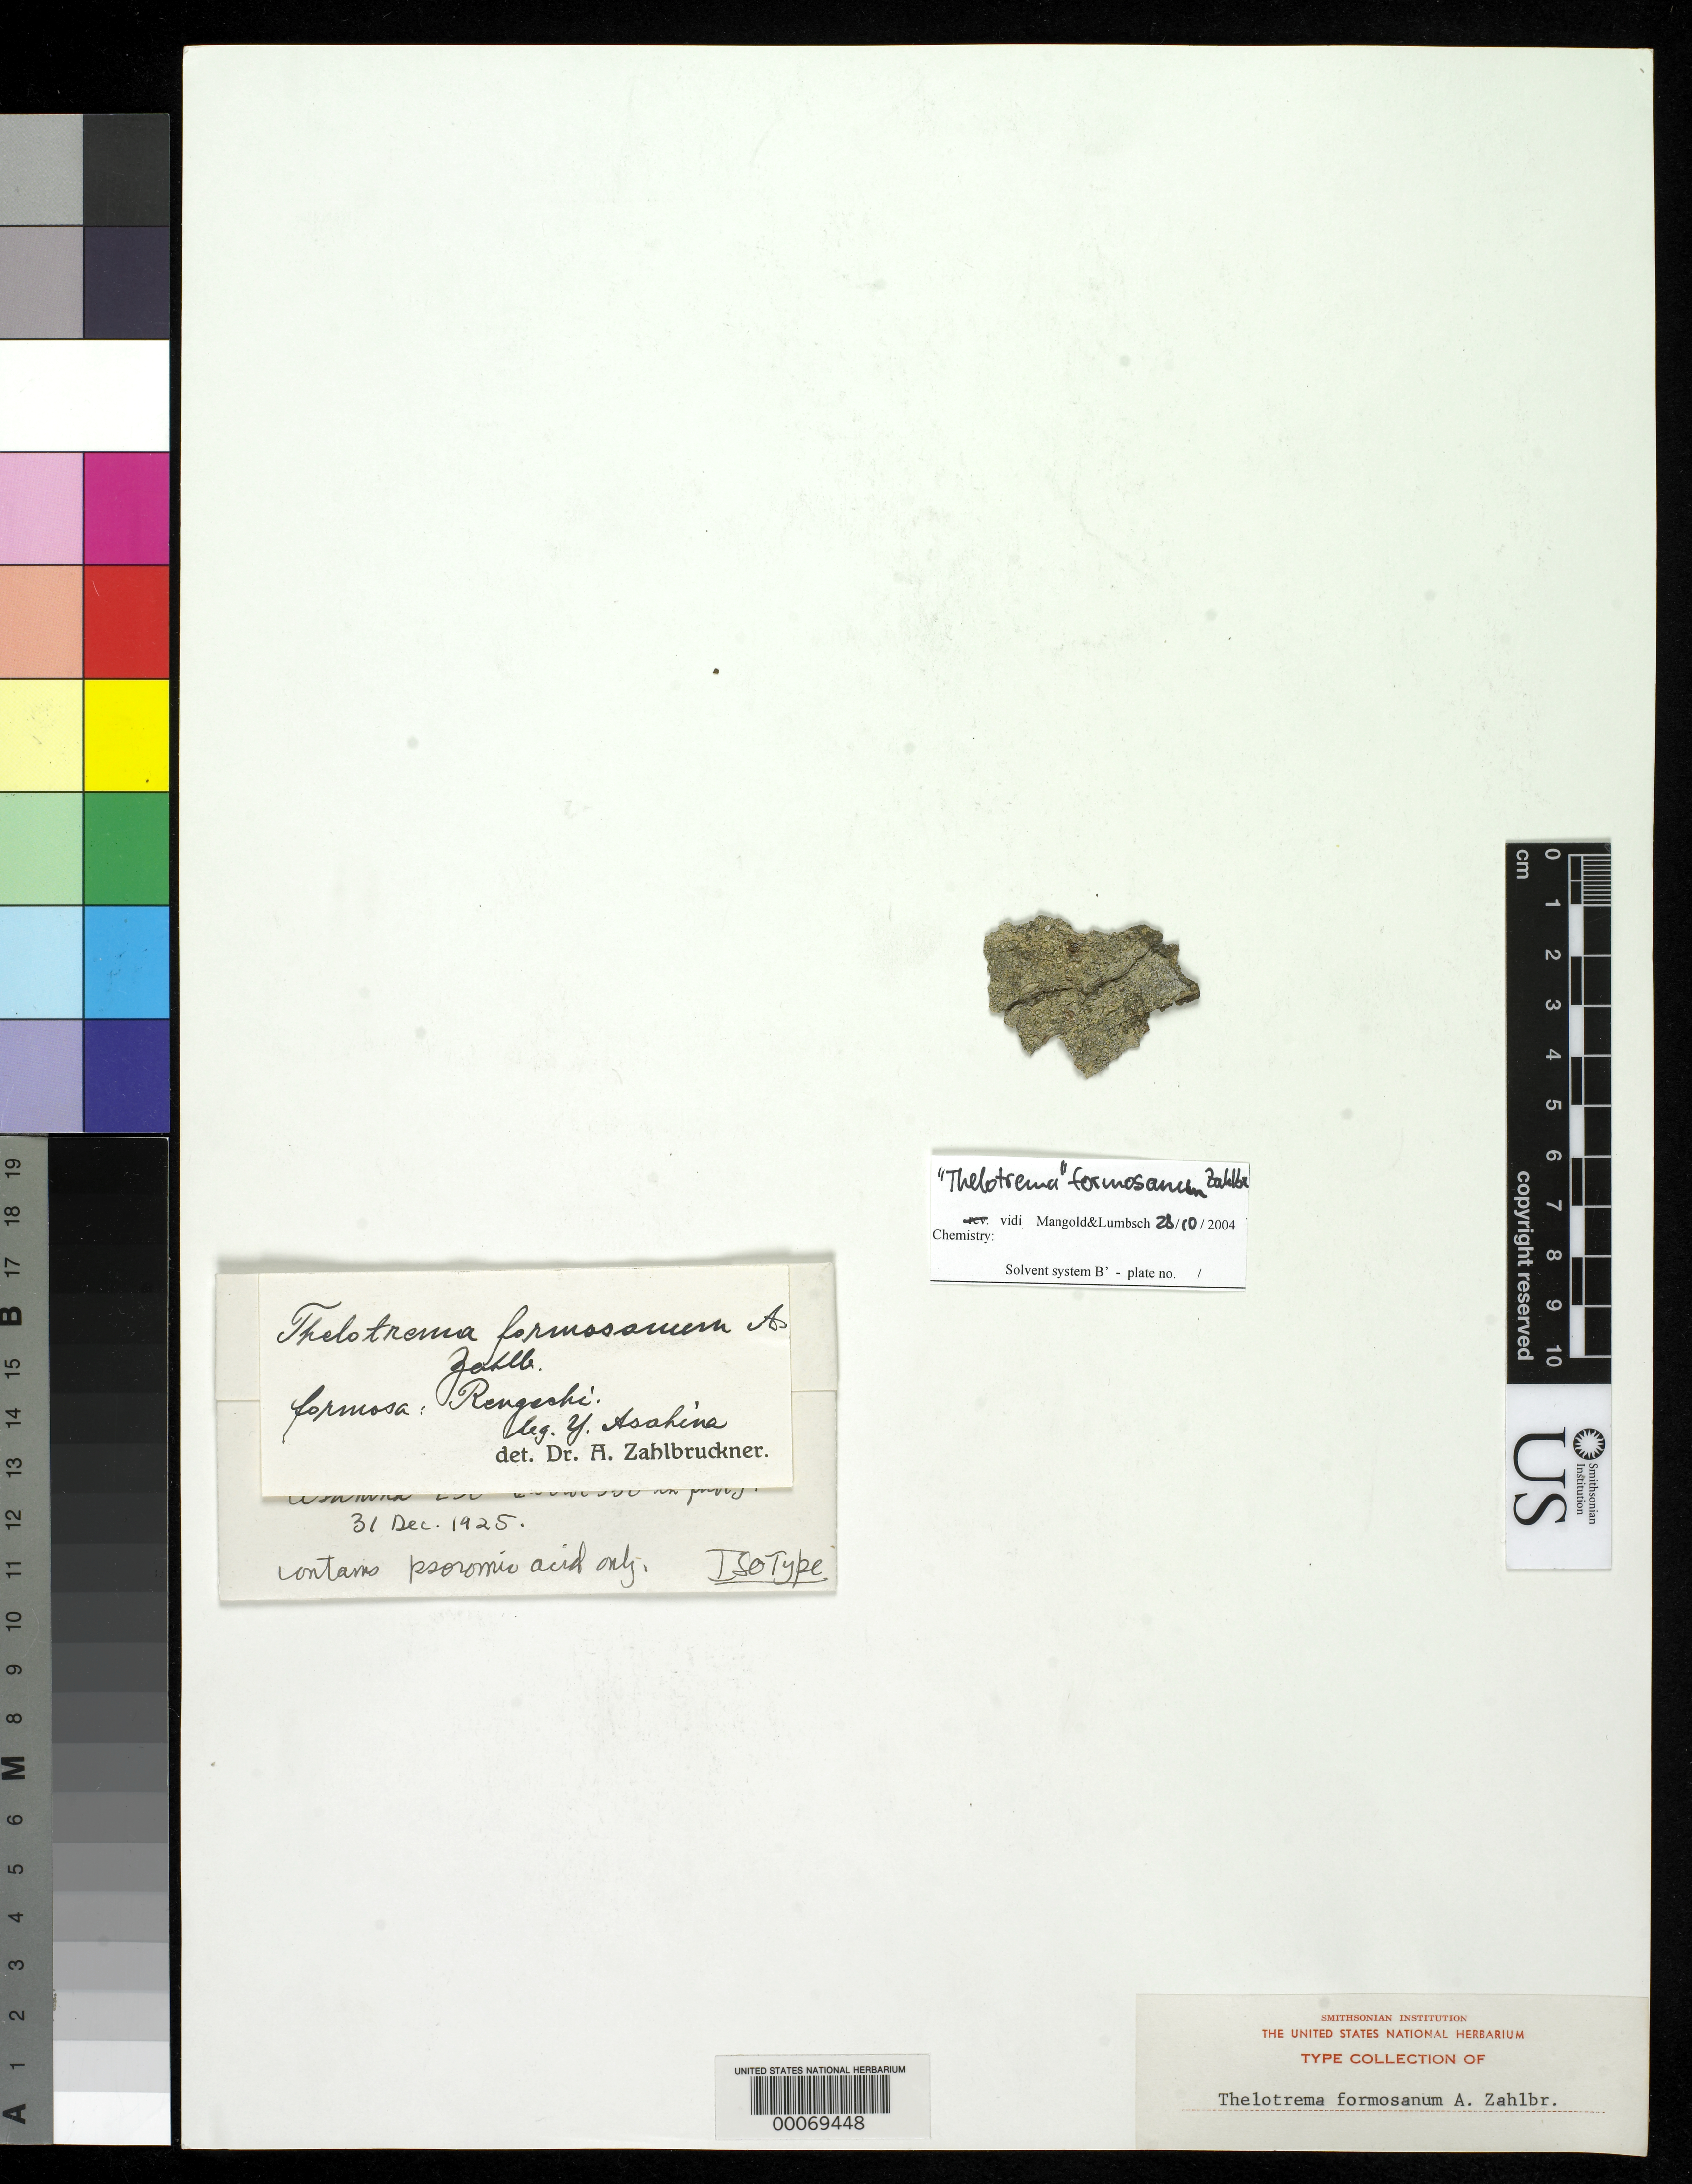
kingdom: Fungi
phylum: Ascomycota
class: Lecanoromycetes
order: Ostropales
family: Graphidaceae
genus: Thelotrema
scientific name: Thelotrema formosanum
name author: Zahlbr.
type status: Isotype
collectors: Y. Asahina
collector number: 230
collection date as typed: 31 Dec 1925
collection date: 1925-12-31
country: Taiwan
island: Taiwan [Formosa]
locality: Rengechi.